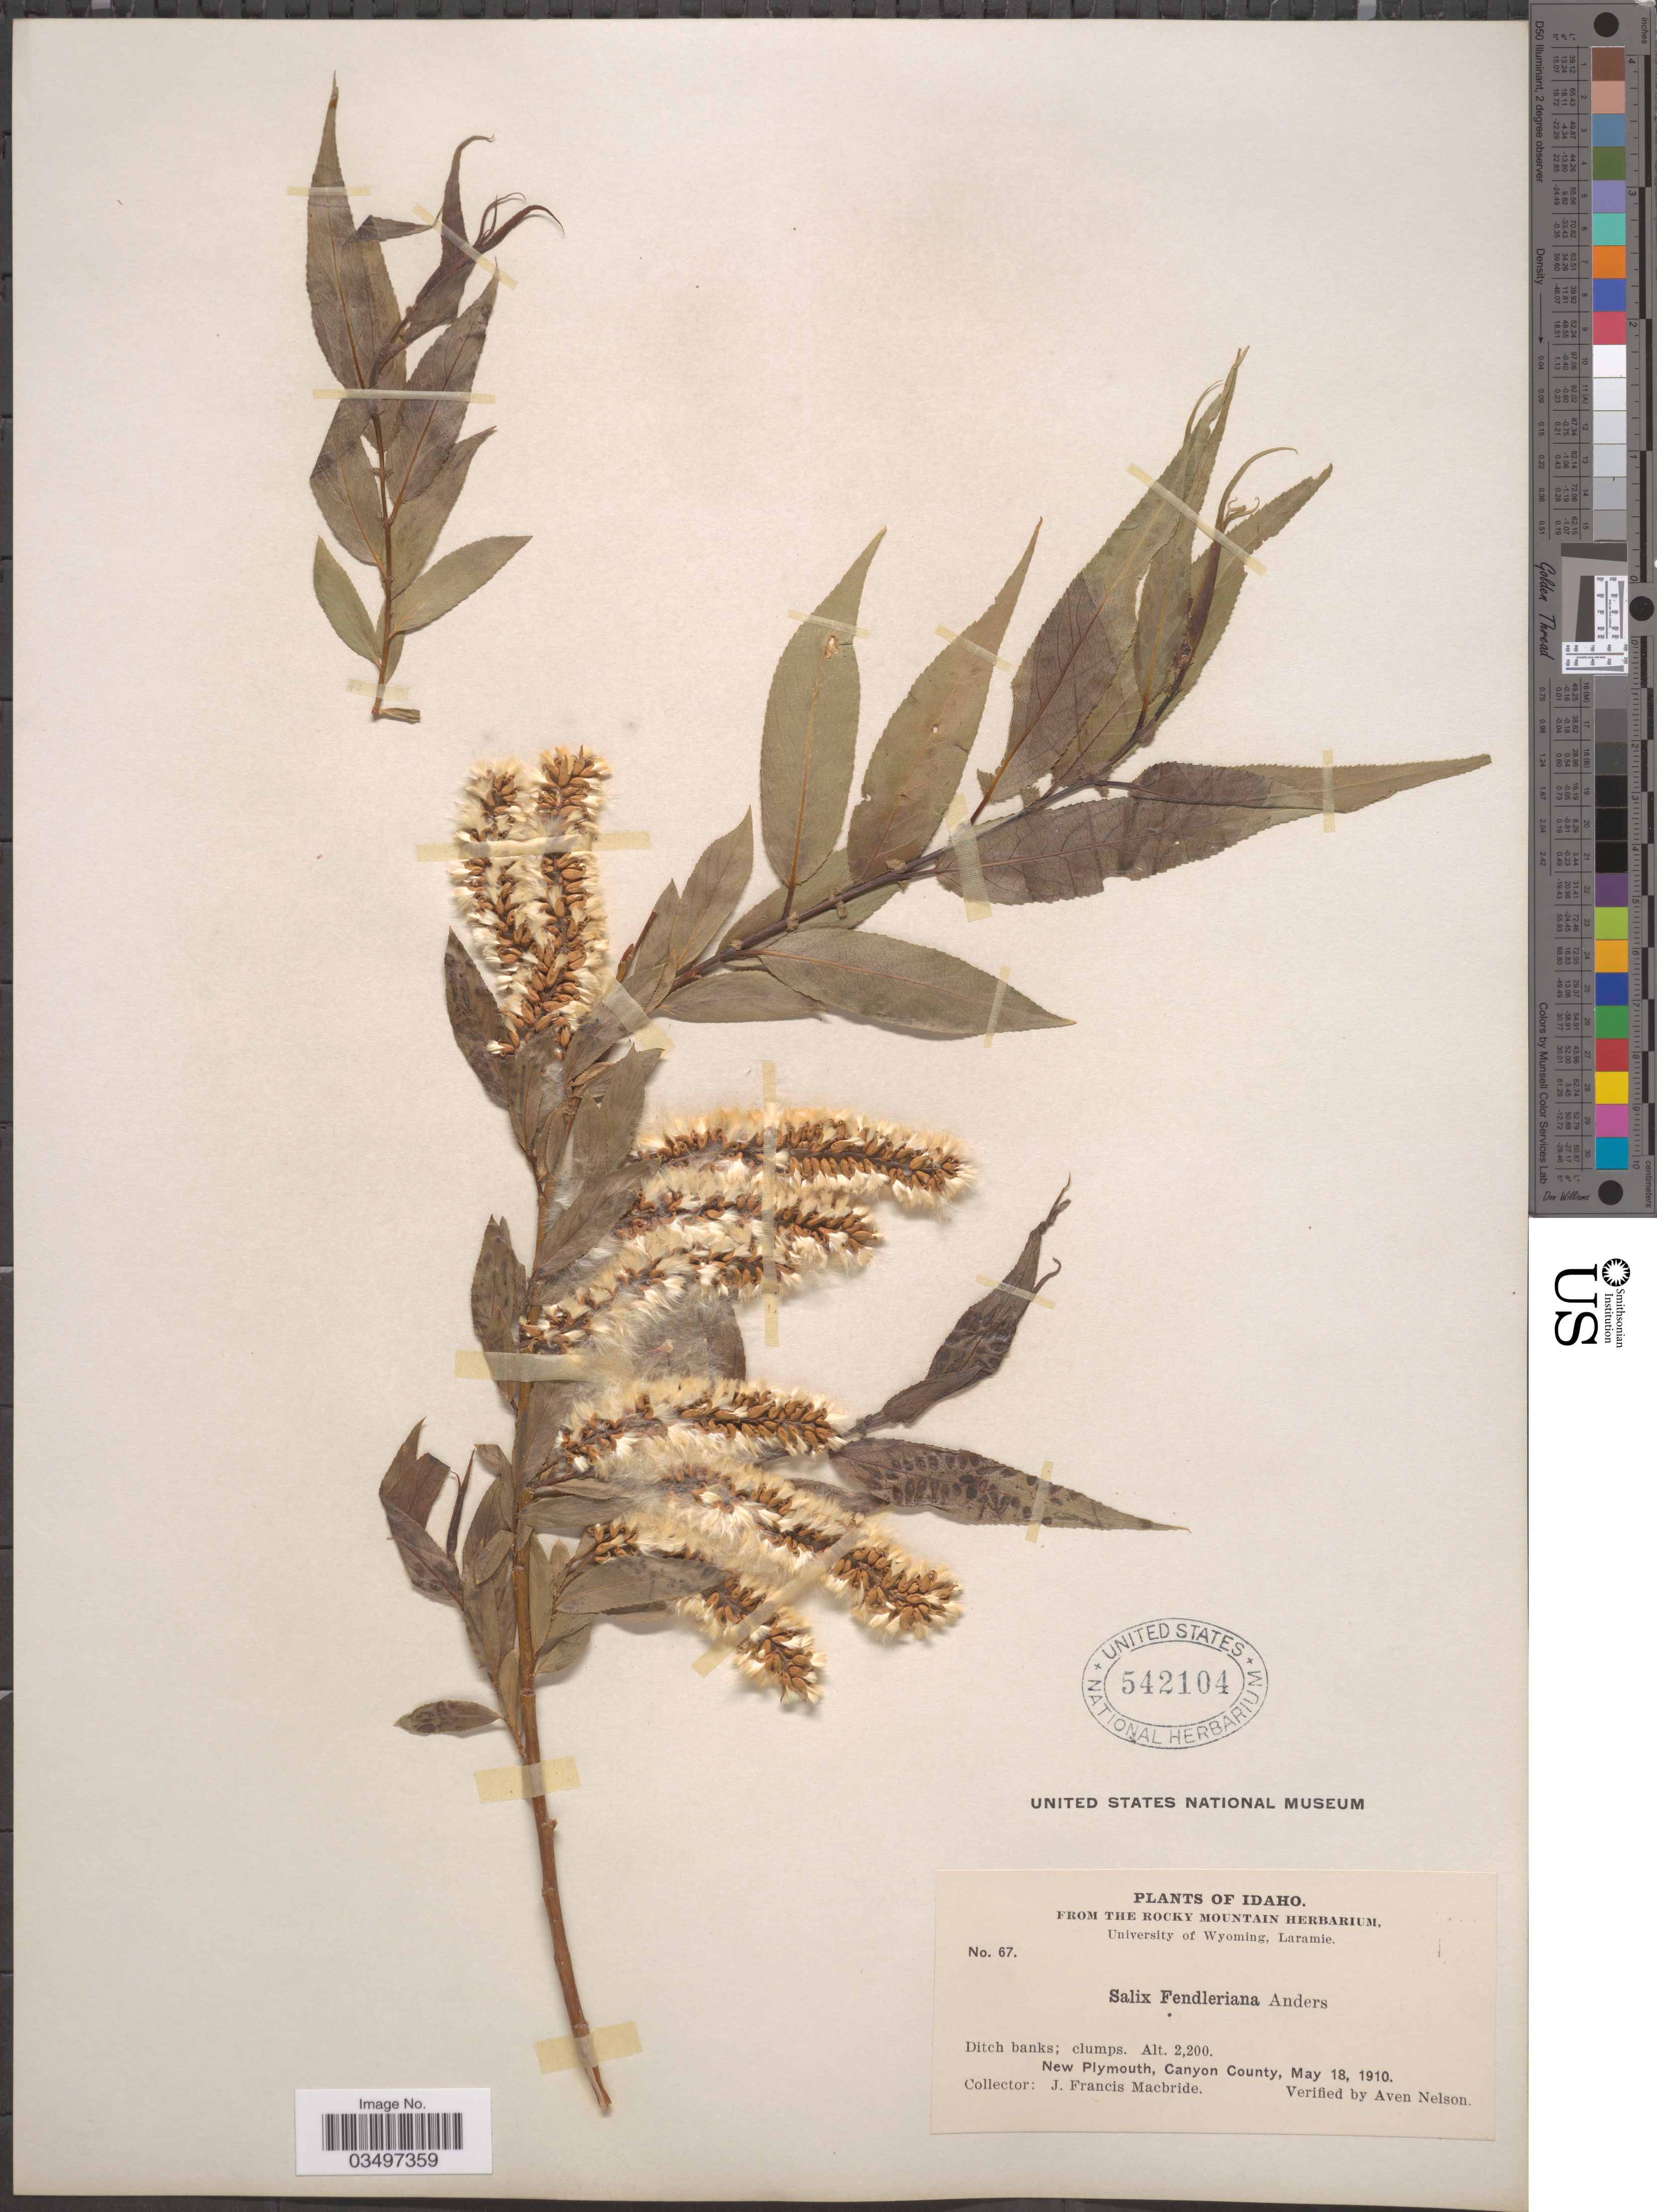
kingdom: Plantae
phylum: Tracheophyta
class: Magnoliopsida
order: Malpighiales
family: Salicaceae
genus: Salix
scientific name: Salix fendleriana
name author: Andersson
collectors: J. F. Macbride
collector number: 67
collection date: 1910-05-18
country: United States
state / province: Idaho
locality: New Plymouth, Canyon County.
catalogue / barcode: US 542104